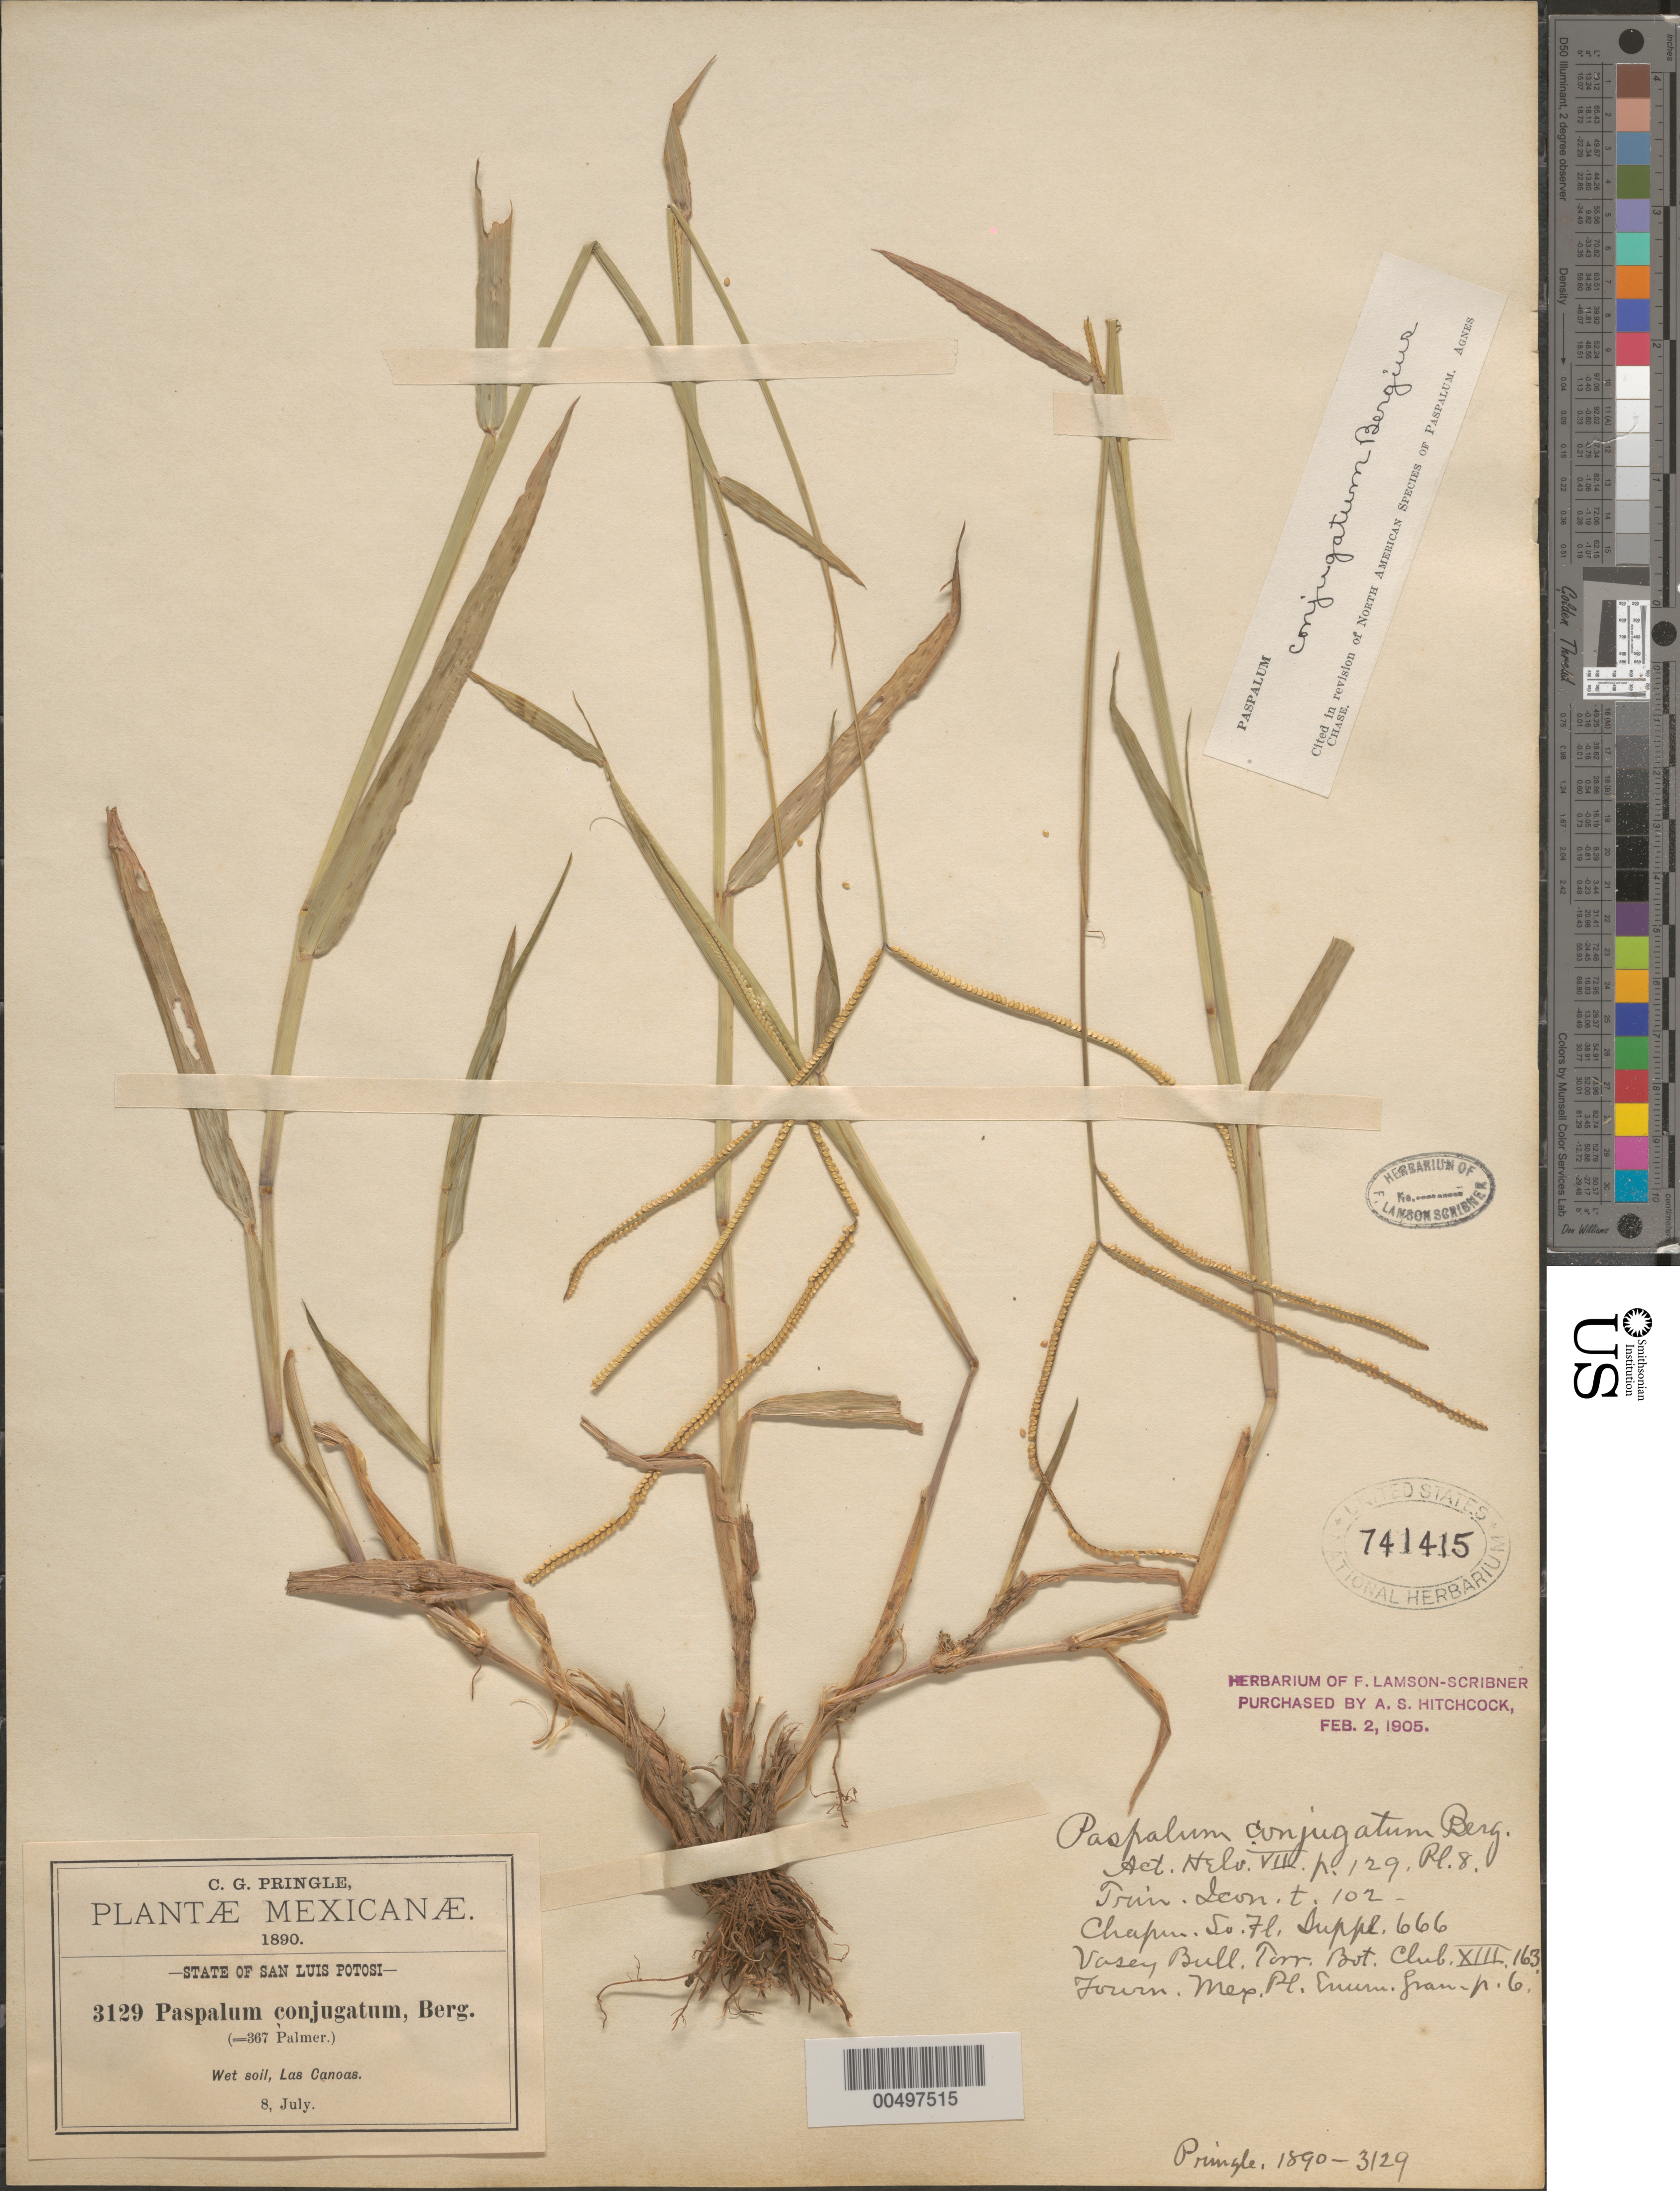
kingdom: Plantae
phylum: Tracheophyta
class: Liliopsida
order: Poales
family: Poaceae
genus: Paspalum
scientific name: Paspalum conjugatum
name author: P.J. Bergius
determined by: Chase, [M.] Agnes, (US)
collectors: C. G. Pringle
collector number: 3129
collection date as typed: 8 Jul 1890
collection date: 1890-07-08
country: Mexico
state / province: San Luis Potosi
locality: Las Canoas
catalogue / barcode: US 741415